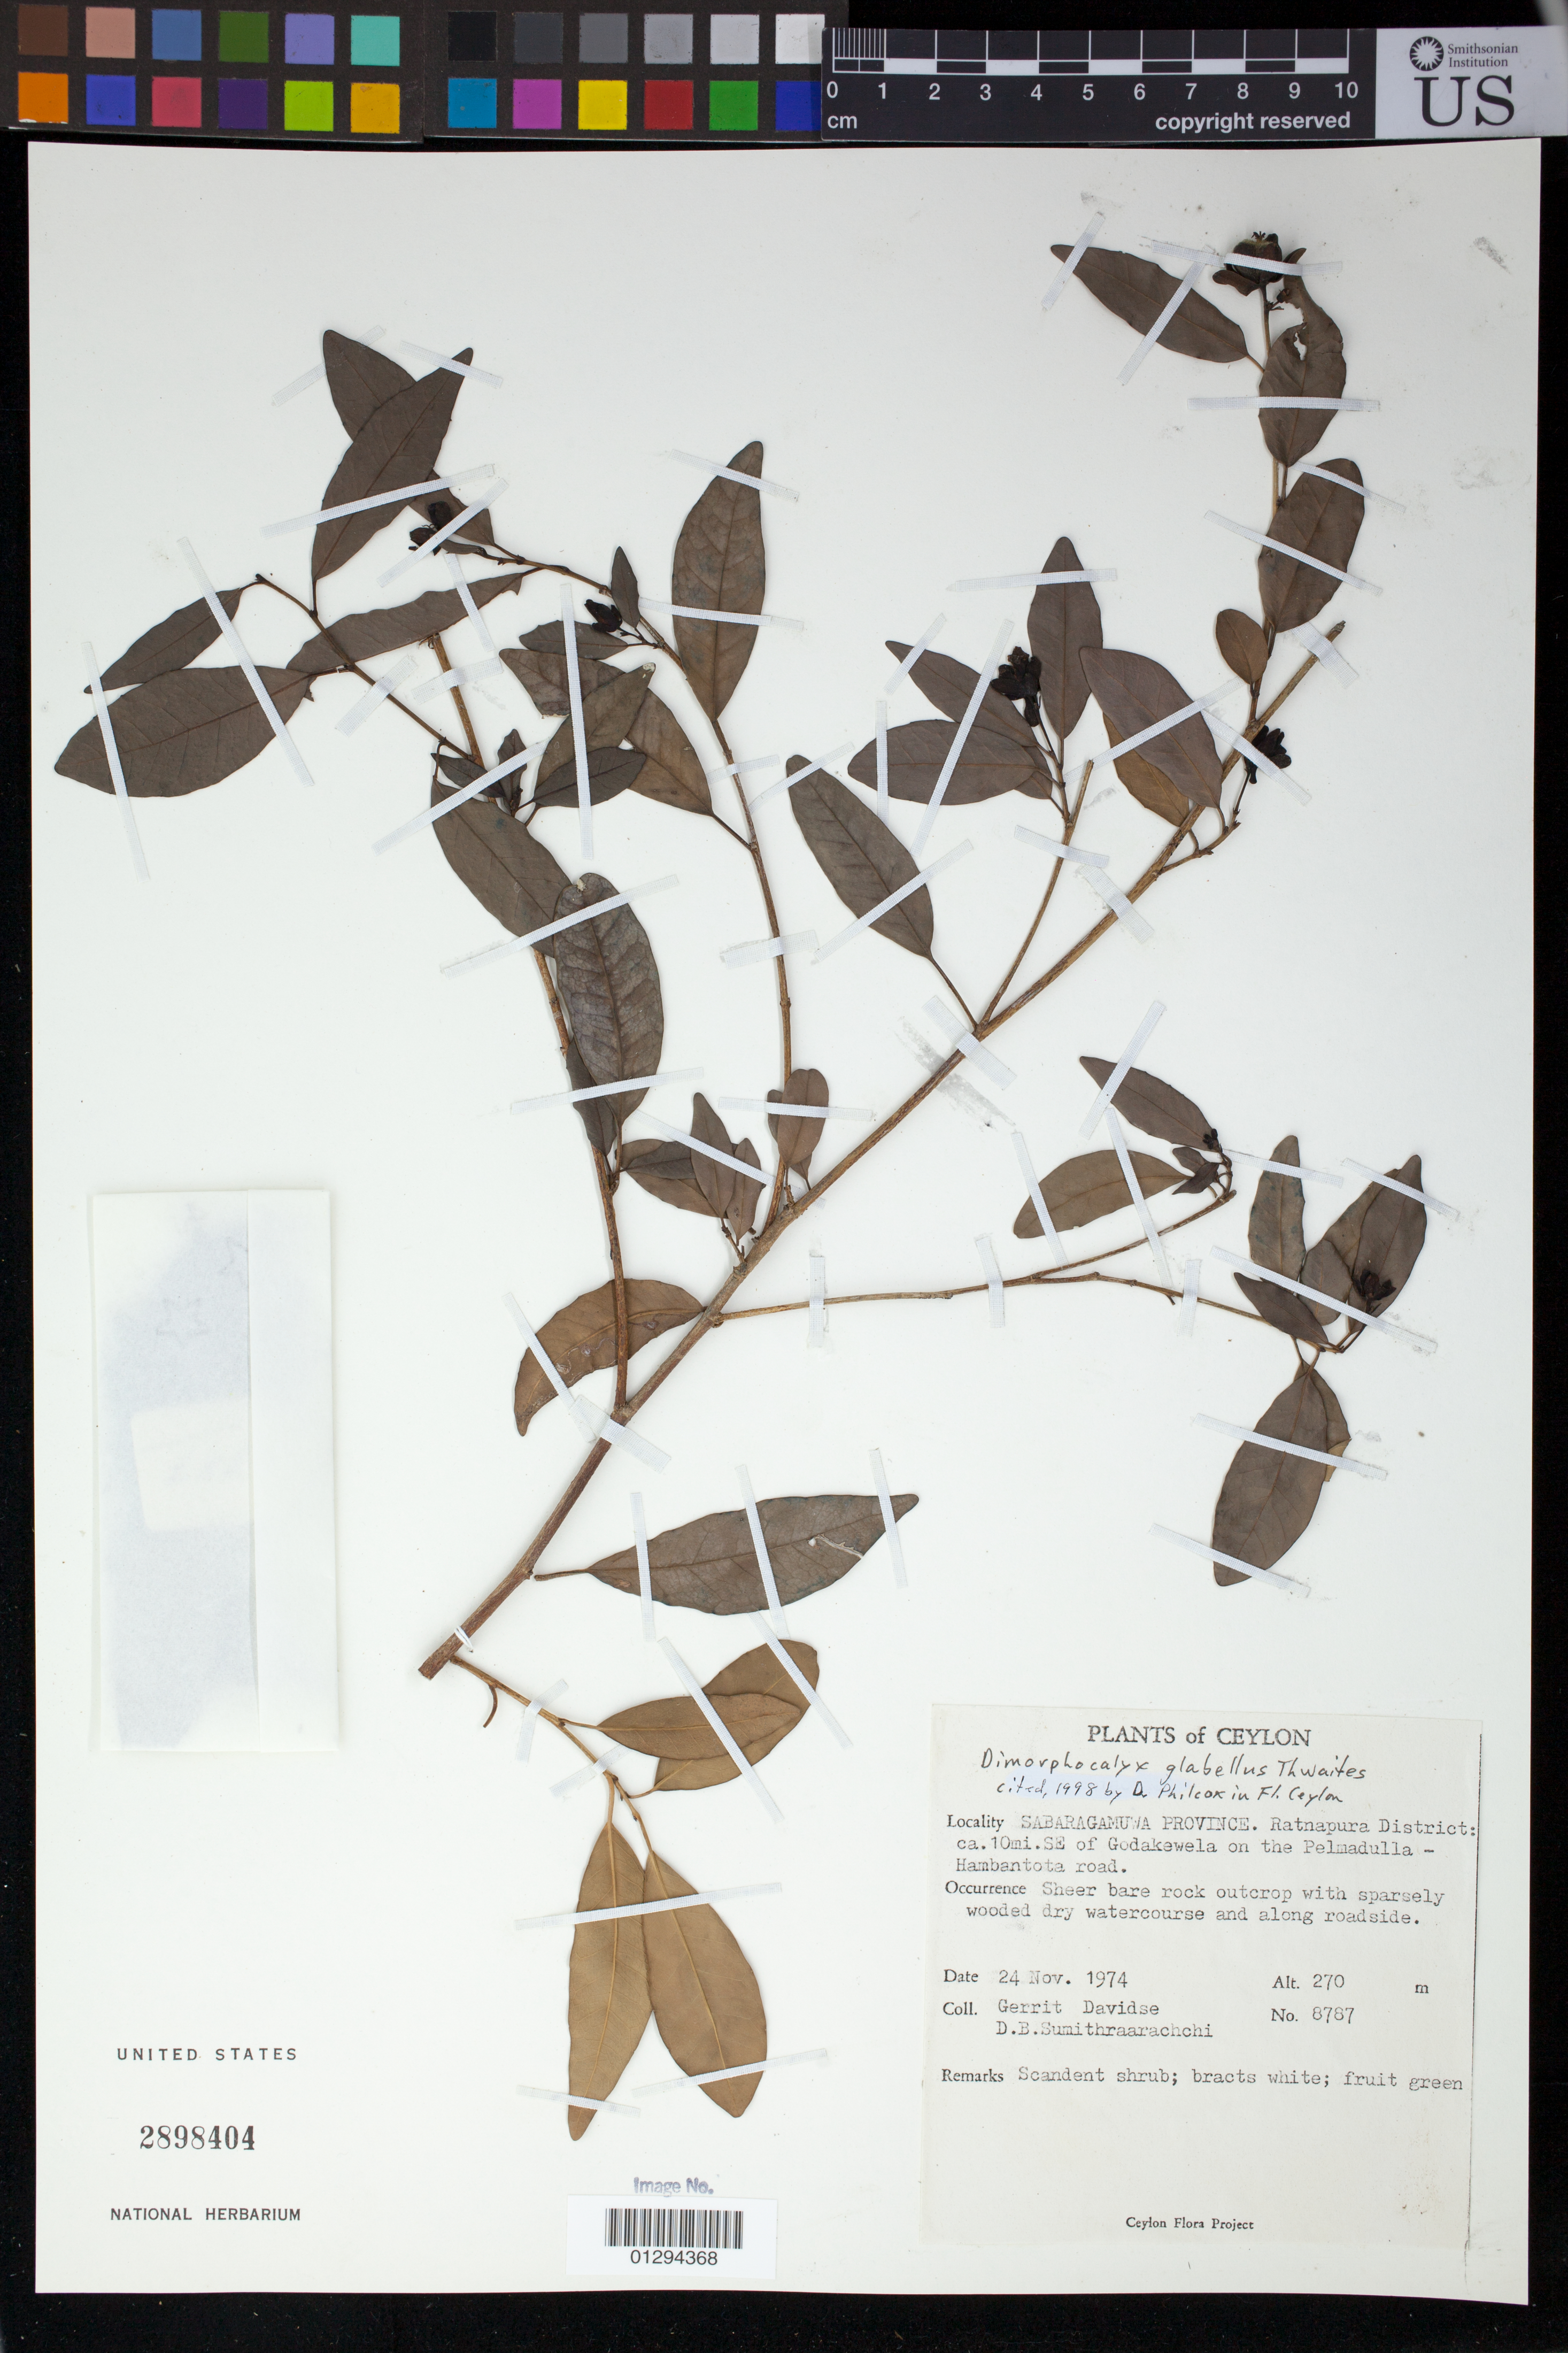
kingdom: Plantae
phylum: Tracheophyta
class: Magnoliopsida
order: Malpighiales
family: Euphorbiaceae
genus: Dimorphocalyx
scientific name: Dimorphocalyx glabellus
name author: Thwaites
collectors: G. Davidse & D. B. Sumithraarachchi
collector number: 8787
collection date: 1974-11-24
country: Sri Lanka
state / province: Sabaragamuwa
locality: Ratnapura District: ca. 10 mi. SE of Godakewela on the Pelmadulla - Hambantota road.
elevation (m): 270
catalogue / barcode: US 2898404